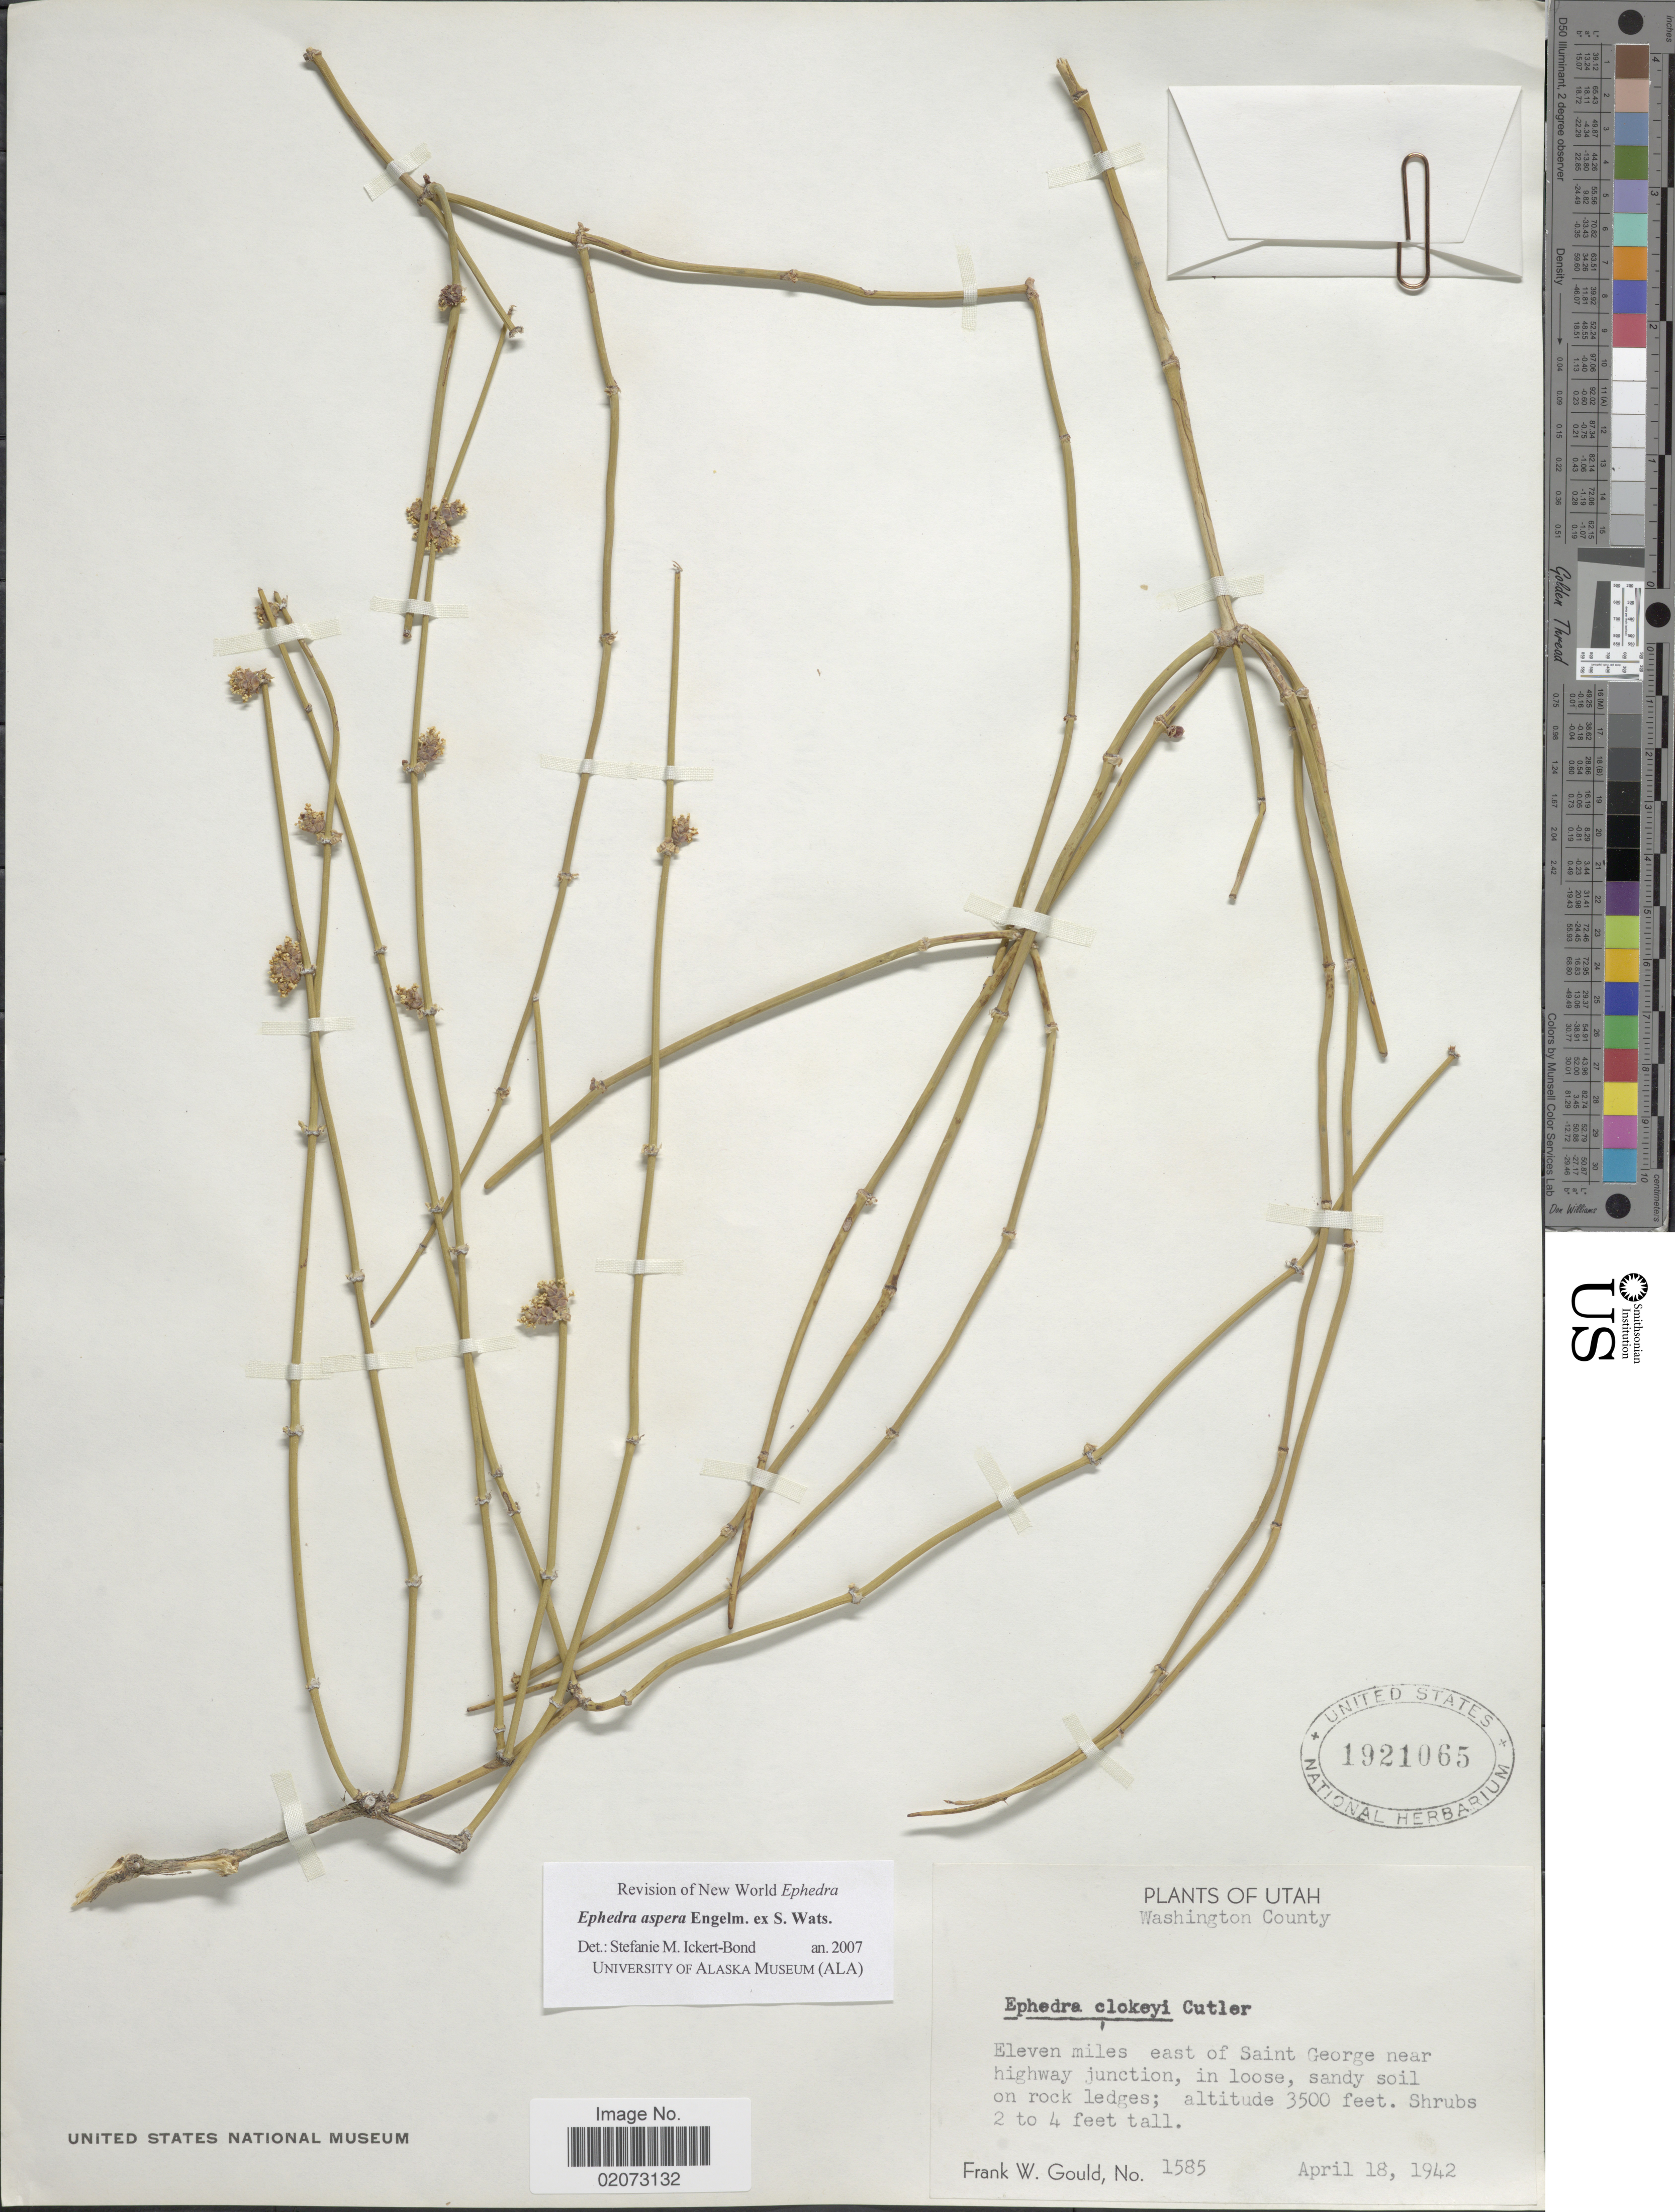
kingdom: Plantae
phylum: Tracheophyta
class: Gnetopsida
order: Ephedrales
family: Ephedraceae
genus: Ephedra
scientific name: Ephedra aspera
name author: Engelm. ex S. Watson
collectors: F. W. Gould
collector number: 1585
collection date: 1942-04-18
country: United States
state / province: Utah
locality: Washington County. Eleven miles east of Saint George near highway junction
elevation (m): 1067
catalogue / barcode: US 1921065